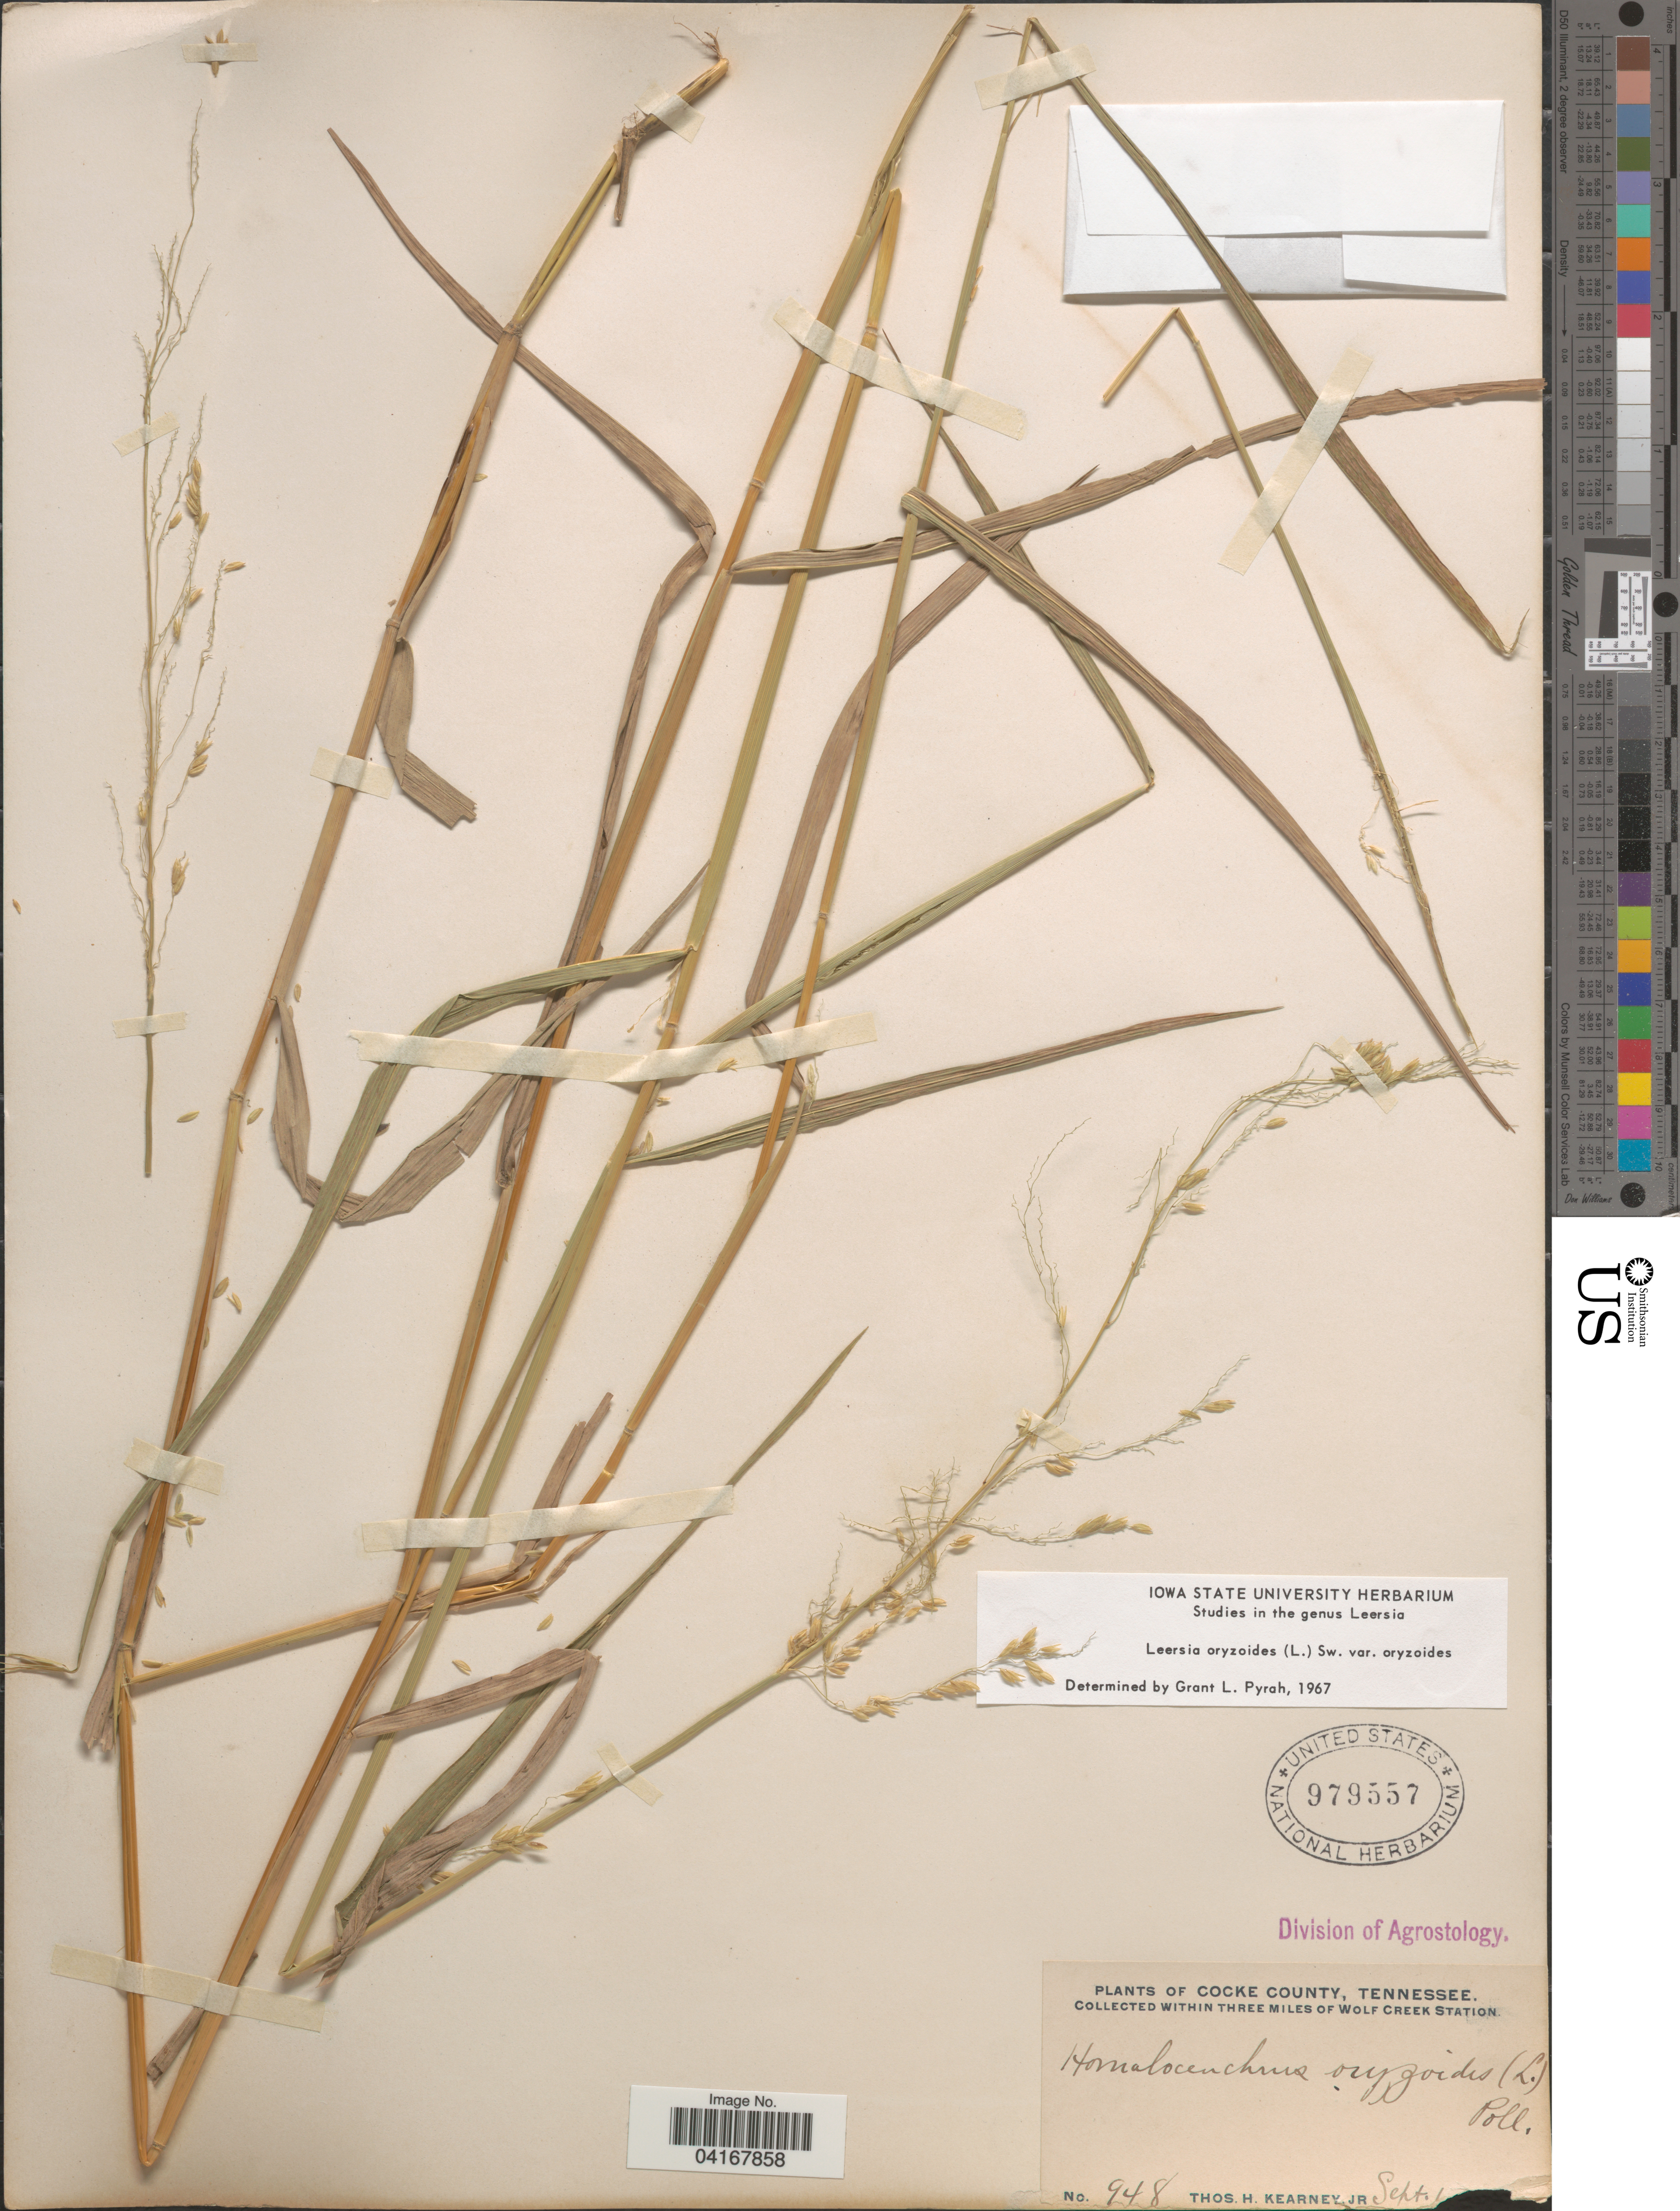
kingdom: Plantae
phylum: Tracheophyta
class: Liliopsida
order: Poales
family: Poaceae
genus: Leersia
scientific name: Leersia oryzoides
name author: (L.) Sw.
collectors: T. H. Kearney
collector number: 948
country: United States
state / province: Tennessee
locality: Cocke County. Within three miles of Wolf Creek Station.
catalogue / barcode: US 979557